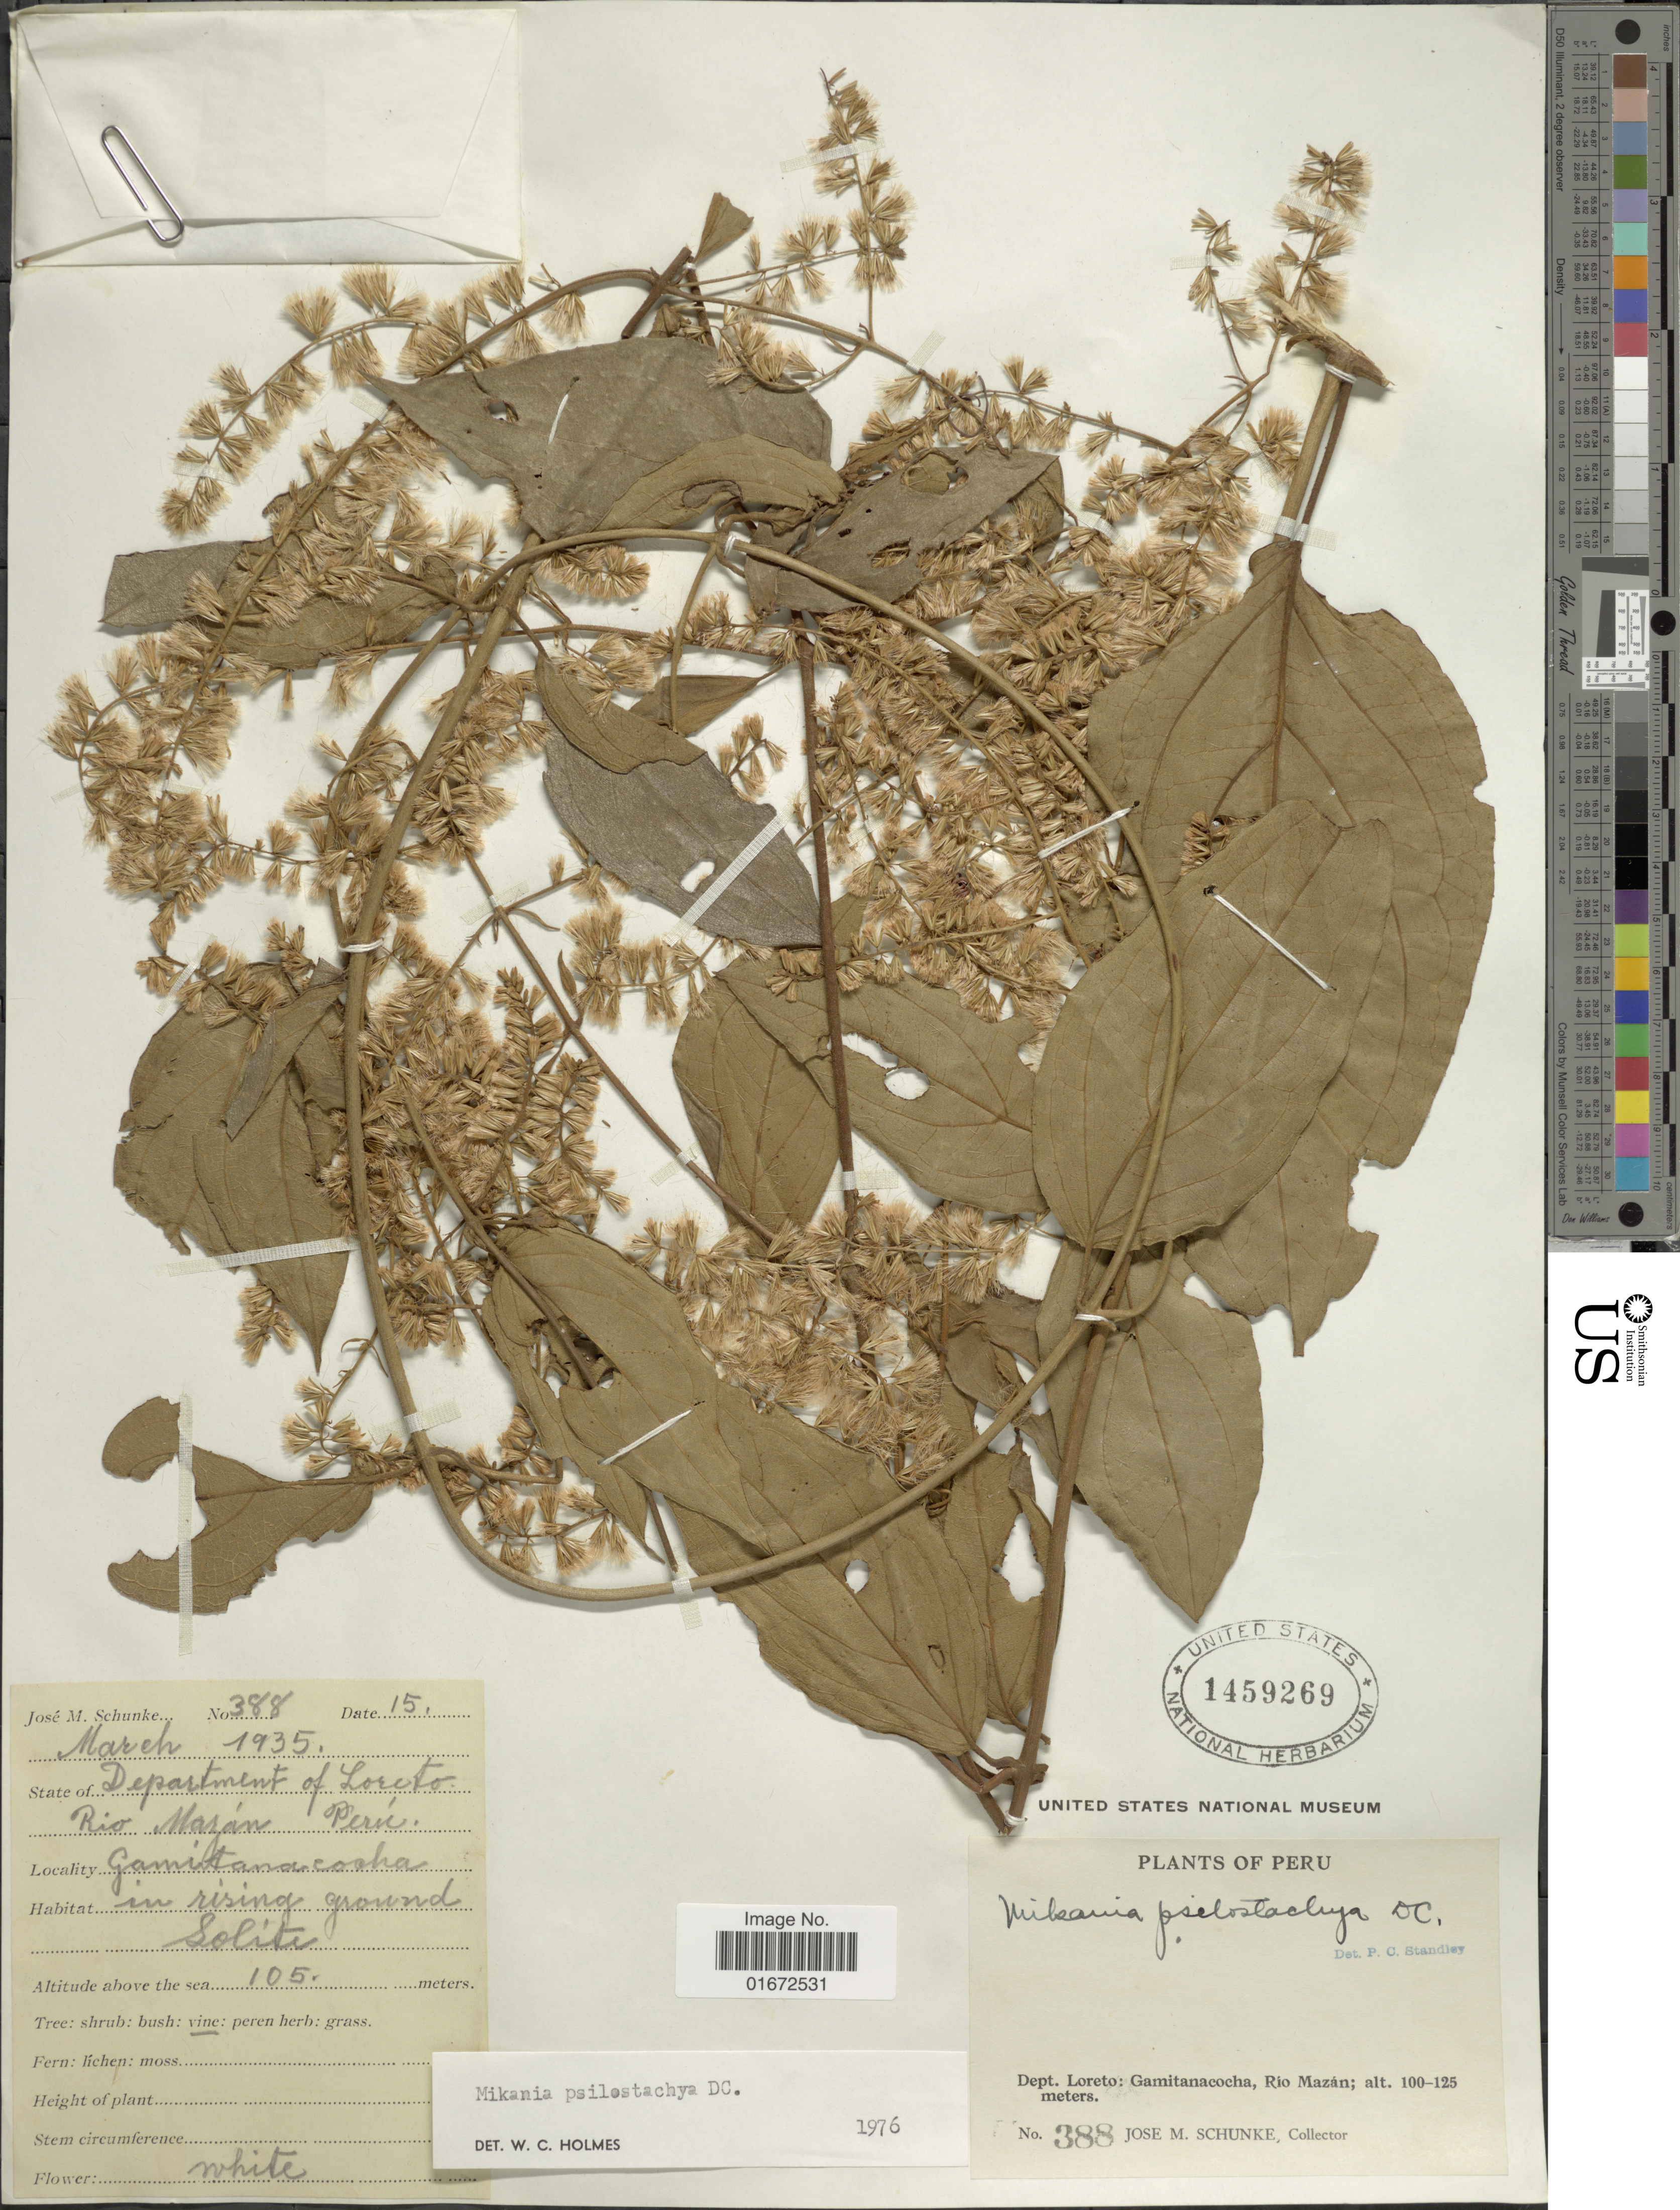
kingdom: Plantae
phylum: Tracheophyta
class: Magnoliopsida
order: Asterales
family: Asteraceae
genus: Mikania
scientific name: Mikania psilostachya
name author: DC.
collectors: J. M. Schunke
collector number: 388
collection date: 1935-03-15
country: Peru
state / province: Loreto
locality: Dept. Loreto: Gamitanacocha, Rio Mazán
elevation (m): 100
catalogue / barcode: US 1459269